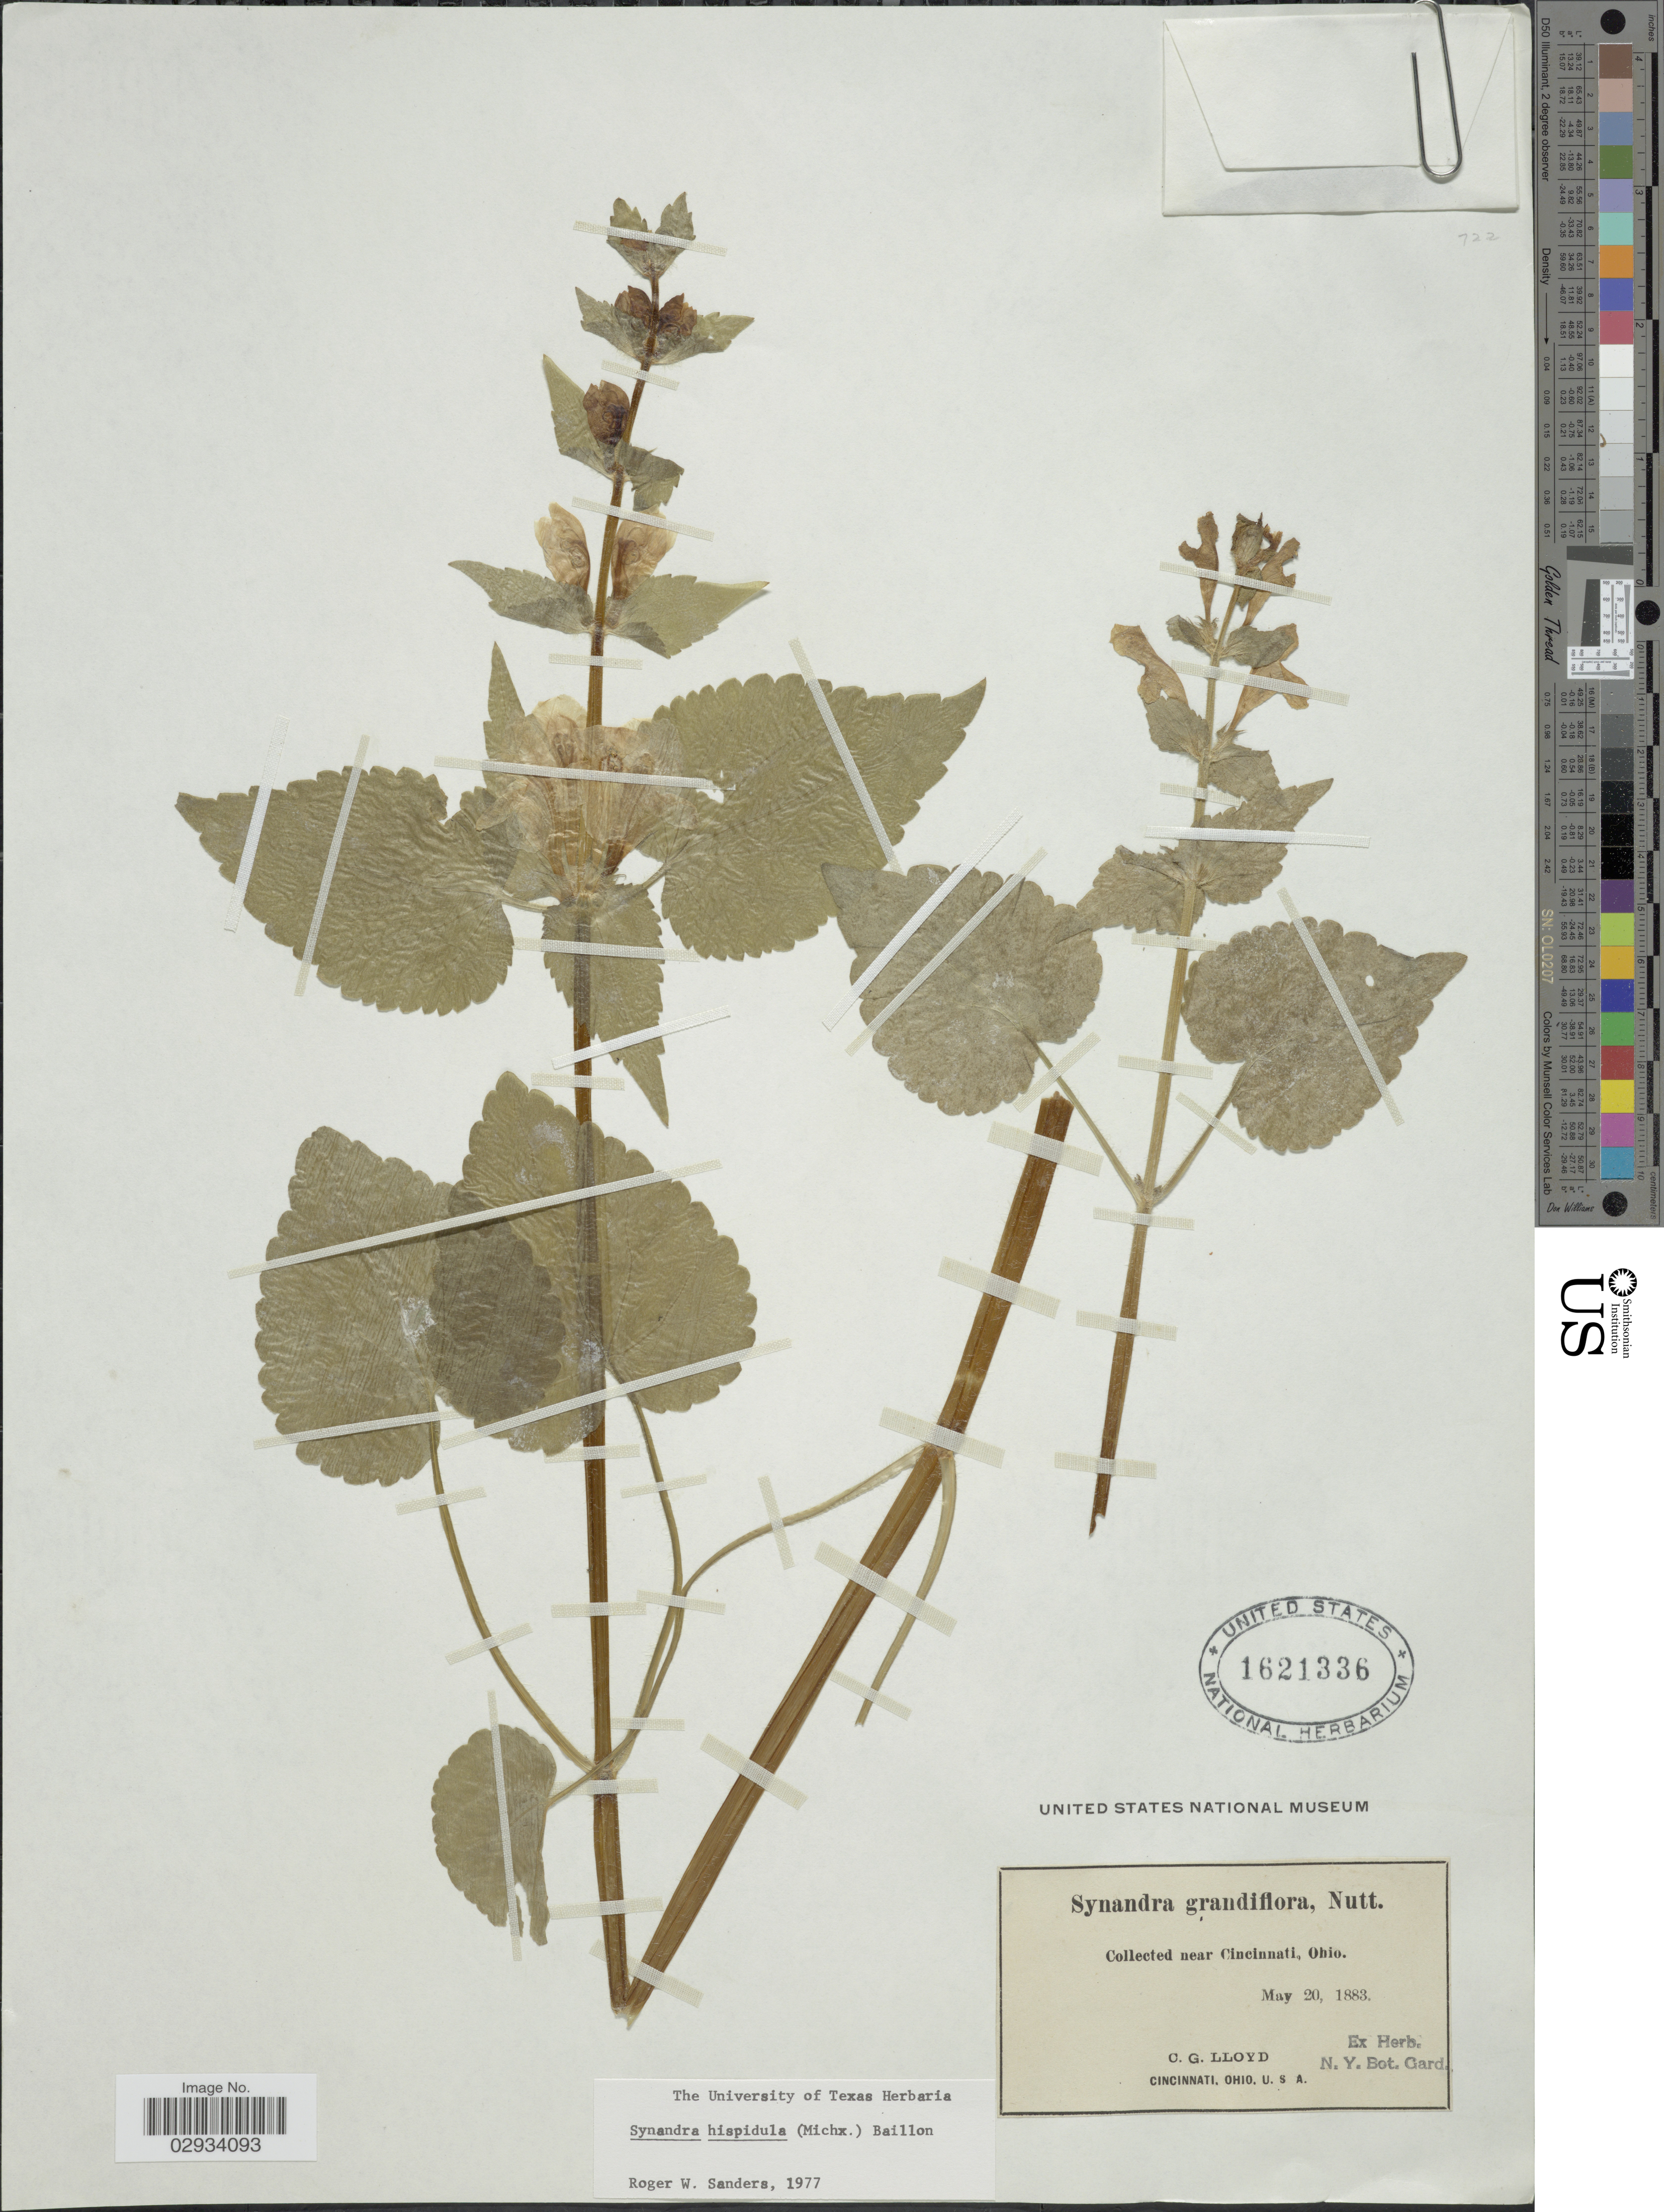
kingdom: Plantae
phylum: Tracheophyta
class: Magnoliopsida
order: Lamiales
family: Lamiaceae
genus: Synandra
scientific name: Synandra hispidula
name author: (Michx.) Baill.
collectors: C. G. Lloyd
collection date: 1883-05-20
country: United States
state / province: Ohio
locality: Near Cincinnati.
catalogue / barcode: US 1621336